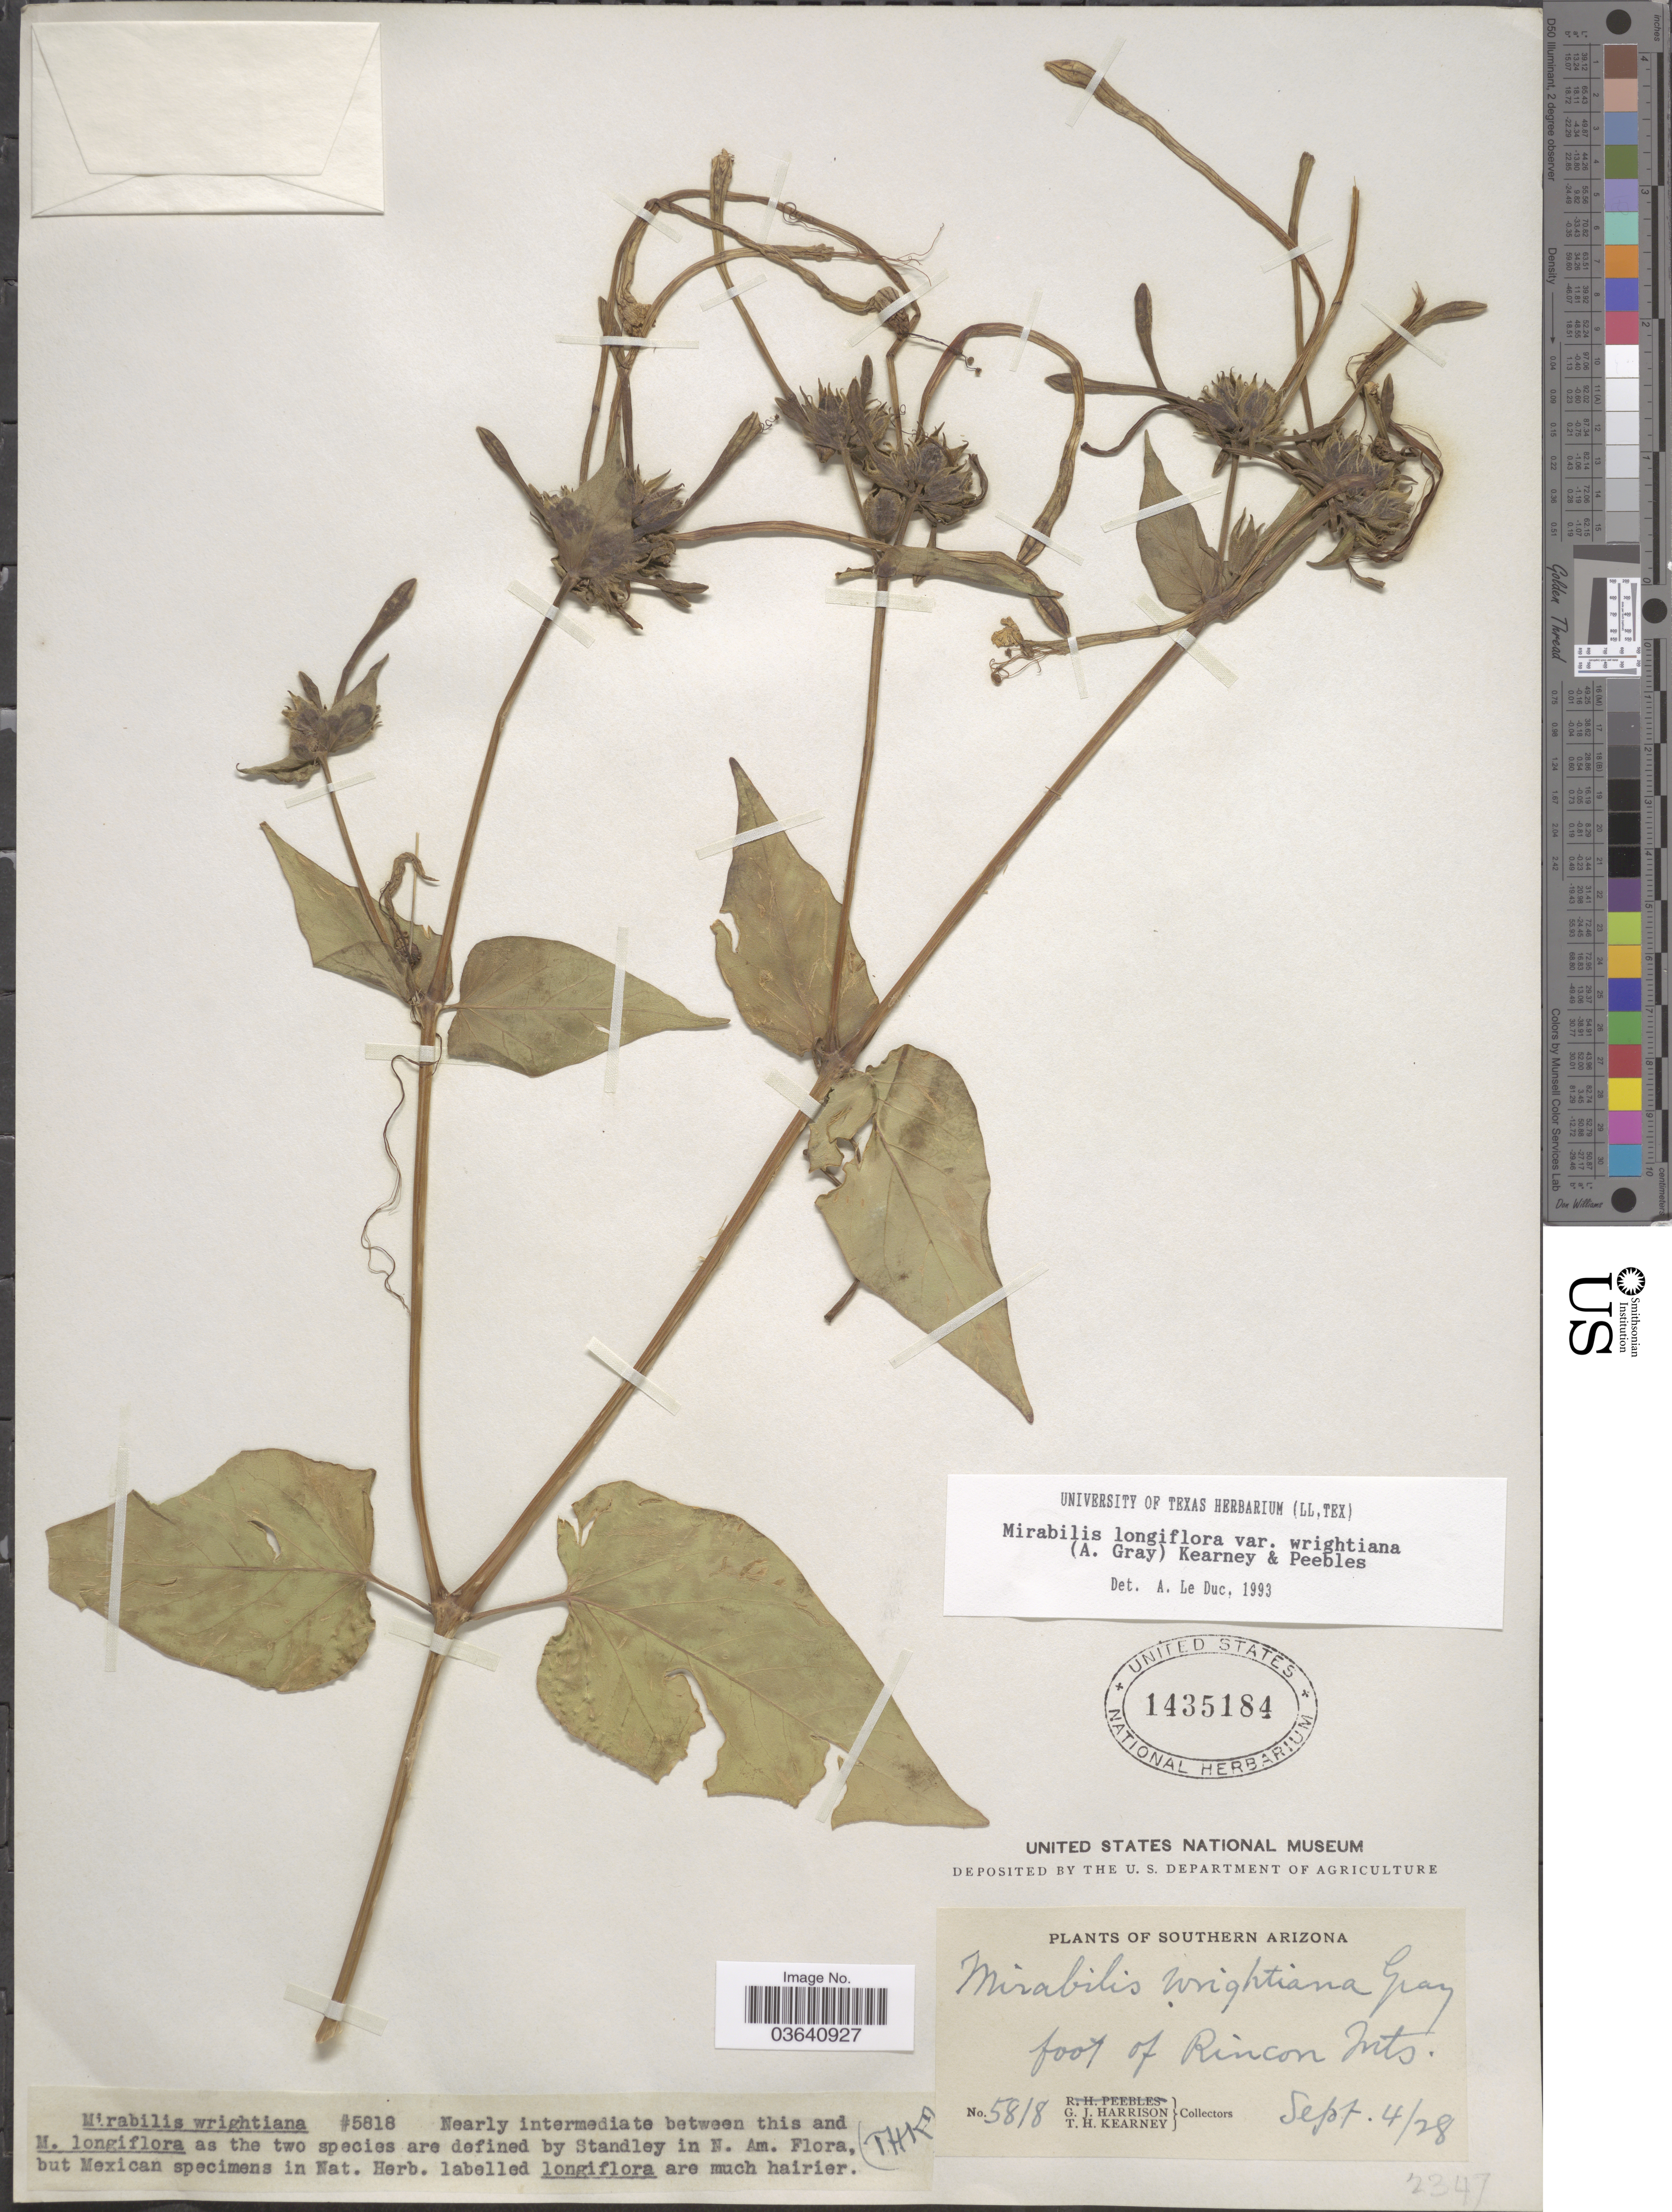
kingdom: Plantae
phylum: Tracheophyta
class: Magnoliopsida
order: Caryophyllales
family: Nyctaginaceae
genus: Mirabilis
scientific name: Mirabilis longiflora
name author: L.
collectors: G. J. Harrison & T. H. Kearney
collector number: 5818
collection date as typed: Transcribed d/m/y: 4/9/28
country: United States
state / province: Arizona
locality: Southern Arizona. Foot of Rincon Mts.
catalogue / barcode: US 1435184